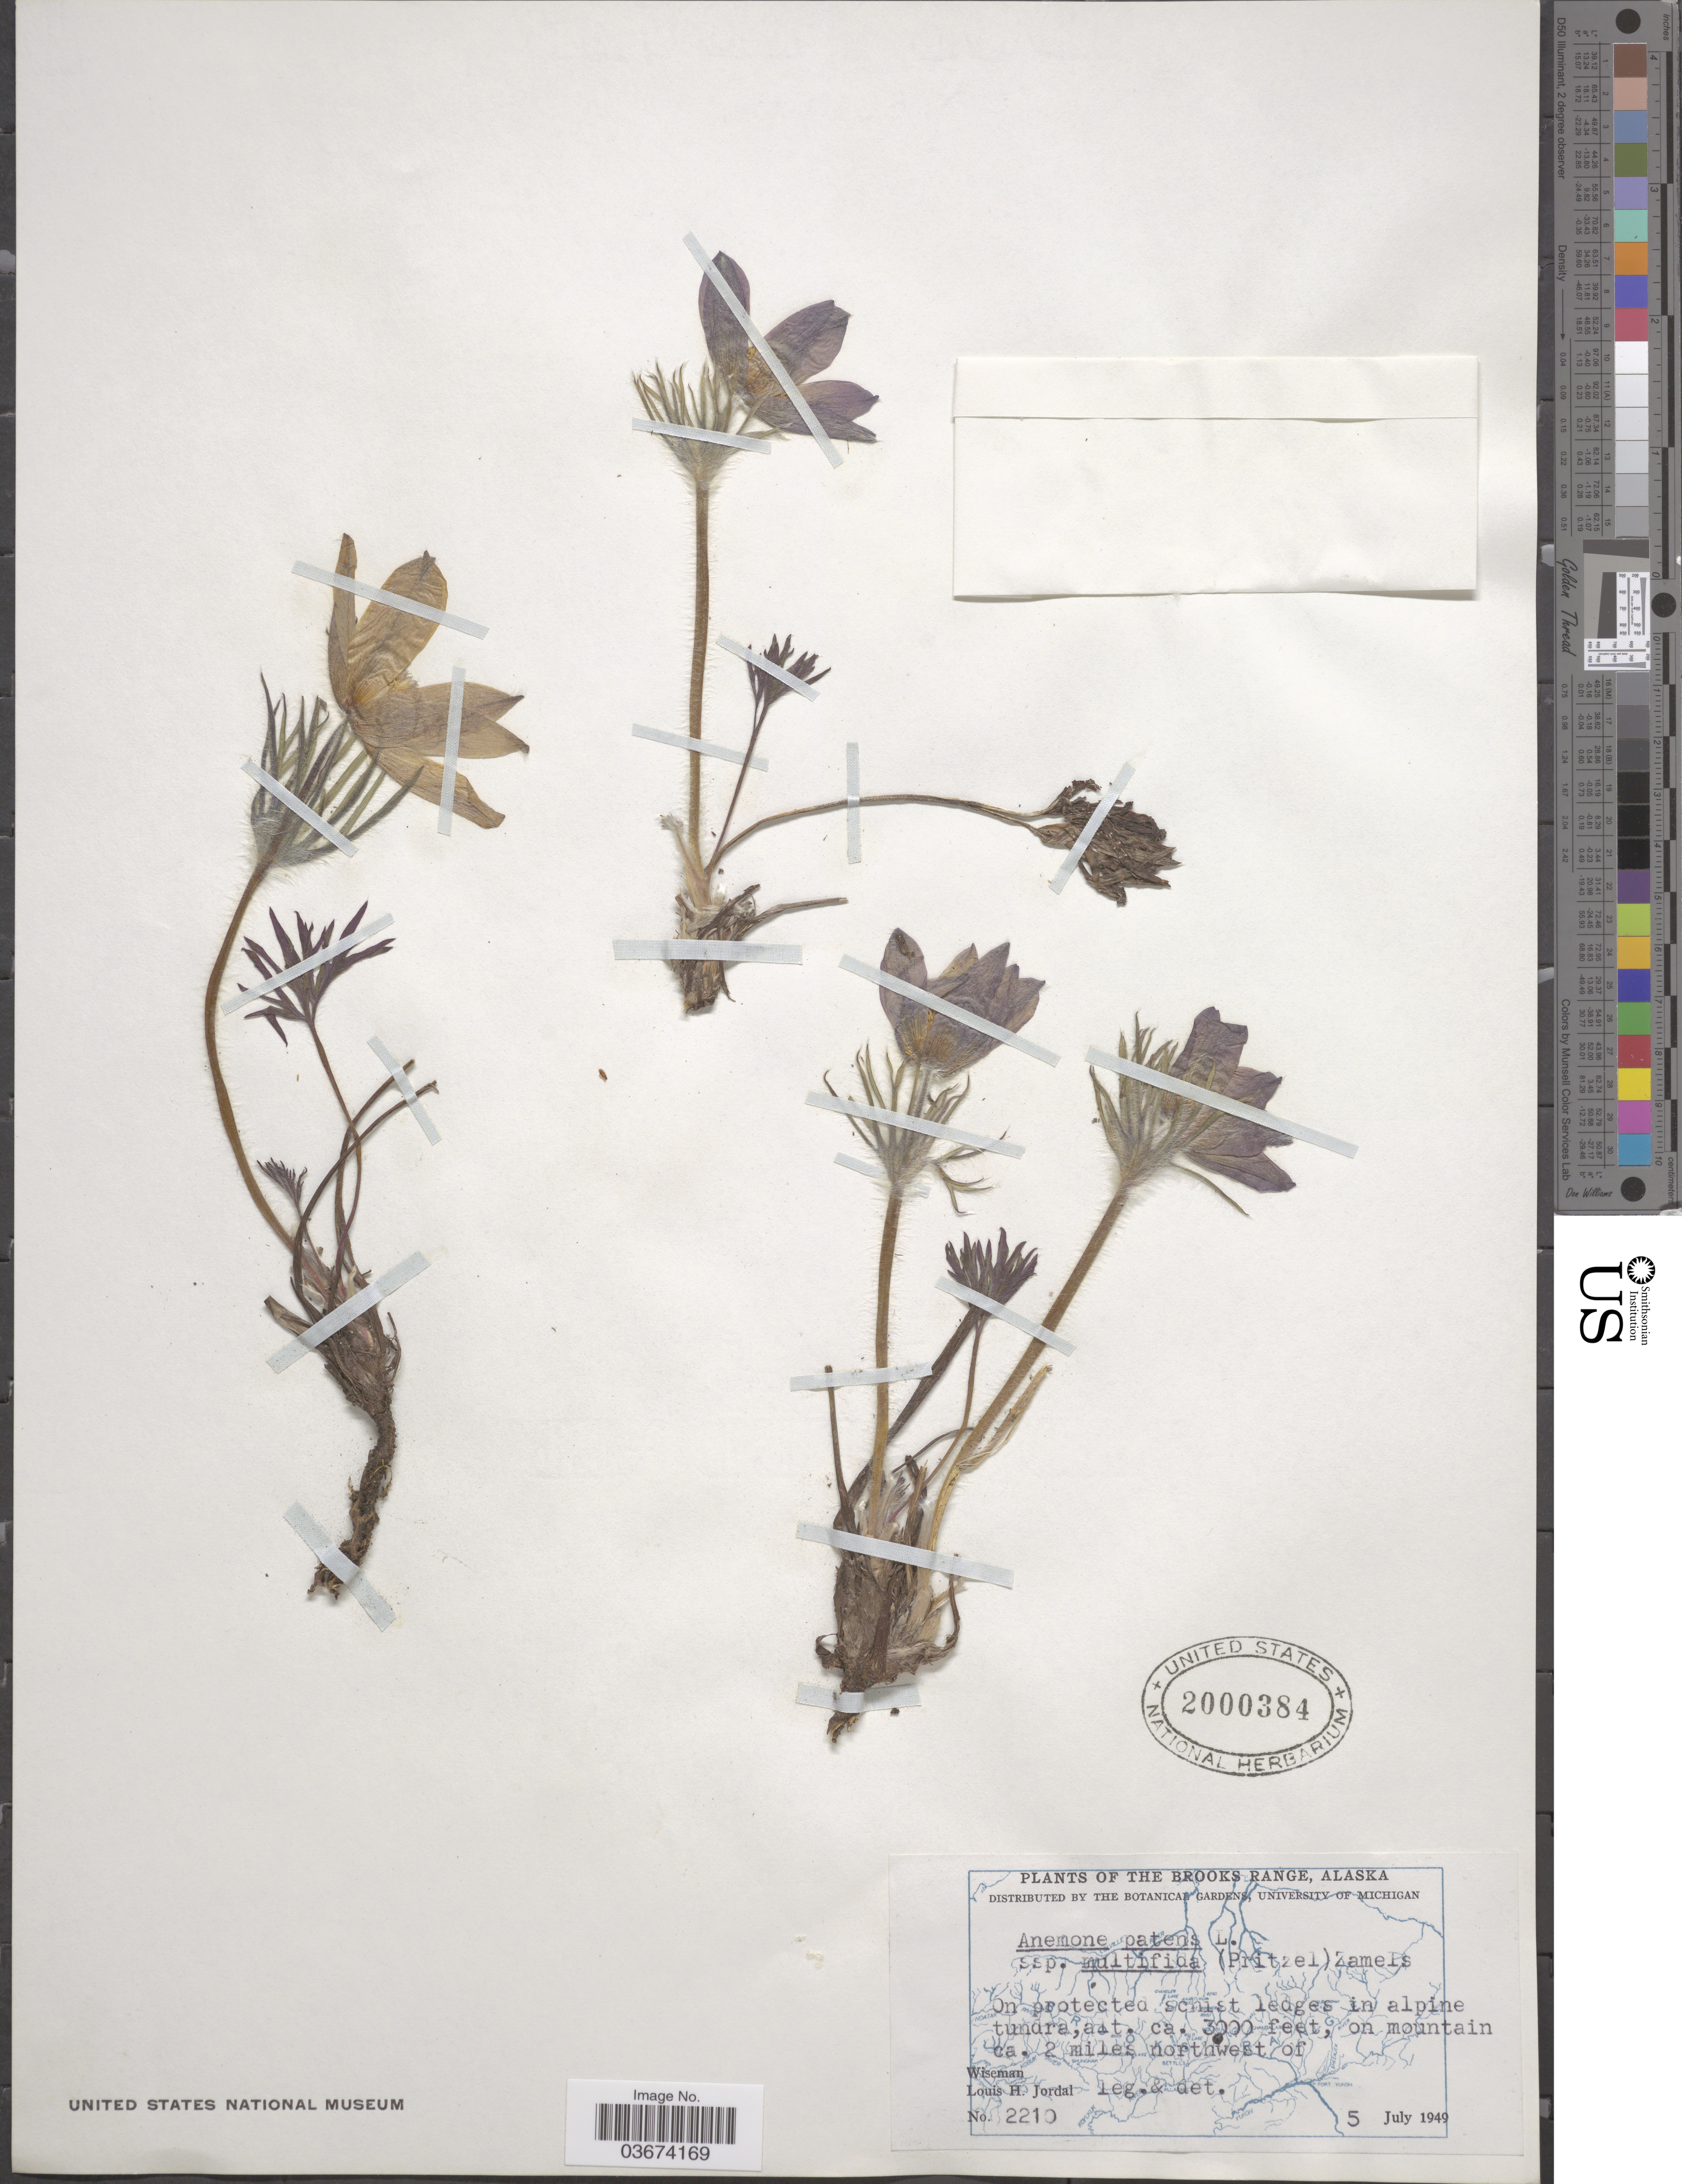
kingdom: Plantae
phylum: Tracheophyta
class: Magnoliopsida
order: Ranunculales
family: Ranunculaceae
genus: Pulsatilla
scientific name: Pulsatilla nuttalliana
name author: (DC.) Bercht. & J. Presl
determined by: Strong, Mark T., (BOT), Smithsonian Institution - National Museum of Natural History (UNITED STATES)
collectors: L. Jordal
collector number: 2210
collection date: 1949-07-05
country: United States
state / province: Alaska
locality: The Brooks Range. On mountain ca. 2 miles northwest of Wiseman.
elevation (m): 914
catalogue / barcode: US 2000384